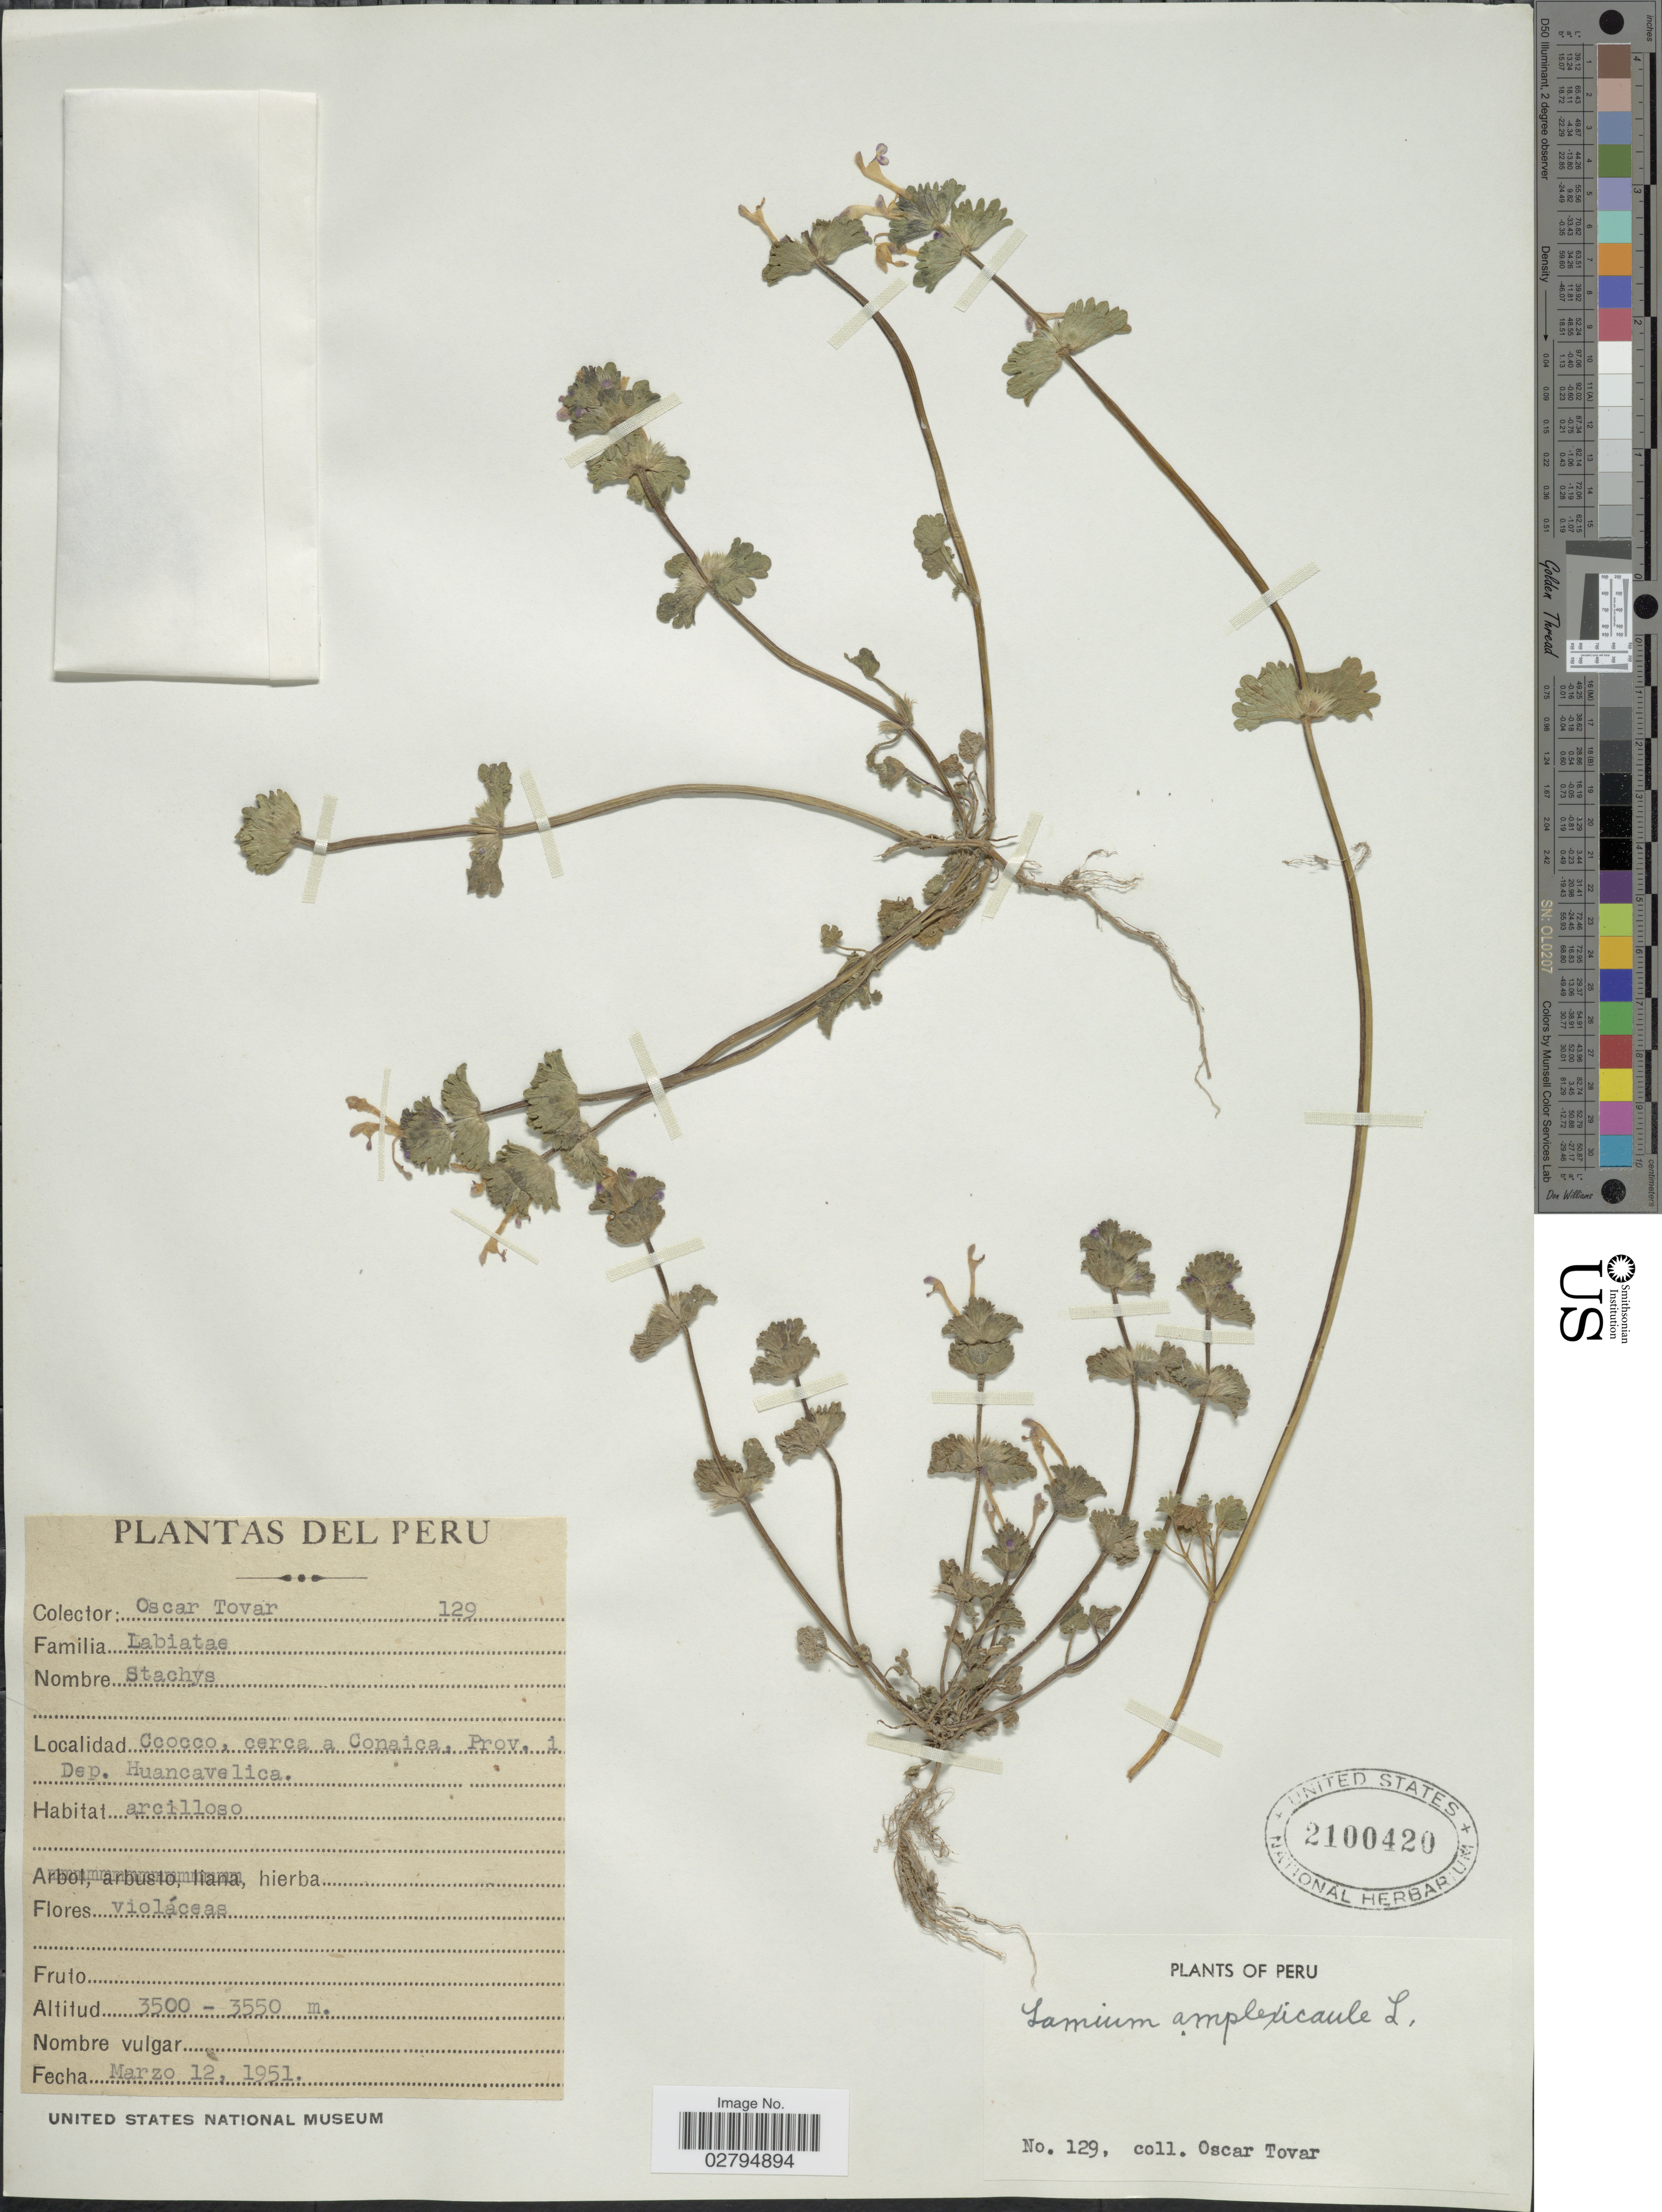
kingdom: Plantae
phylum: Tracheophyta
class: Magnoliopsida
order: Lamiales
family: Lamiaceae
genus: Lamium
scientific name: Lamium amplexicaule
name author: L.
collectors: Ó. Tovar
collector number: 129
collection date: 1951-03-12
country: Peru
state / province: Huancavelica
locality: Ccocco, cerca a Conaica, Prov. i dep. Huancavelica.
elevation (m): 3500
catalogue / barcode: US 2100420